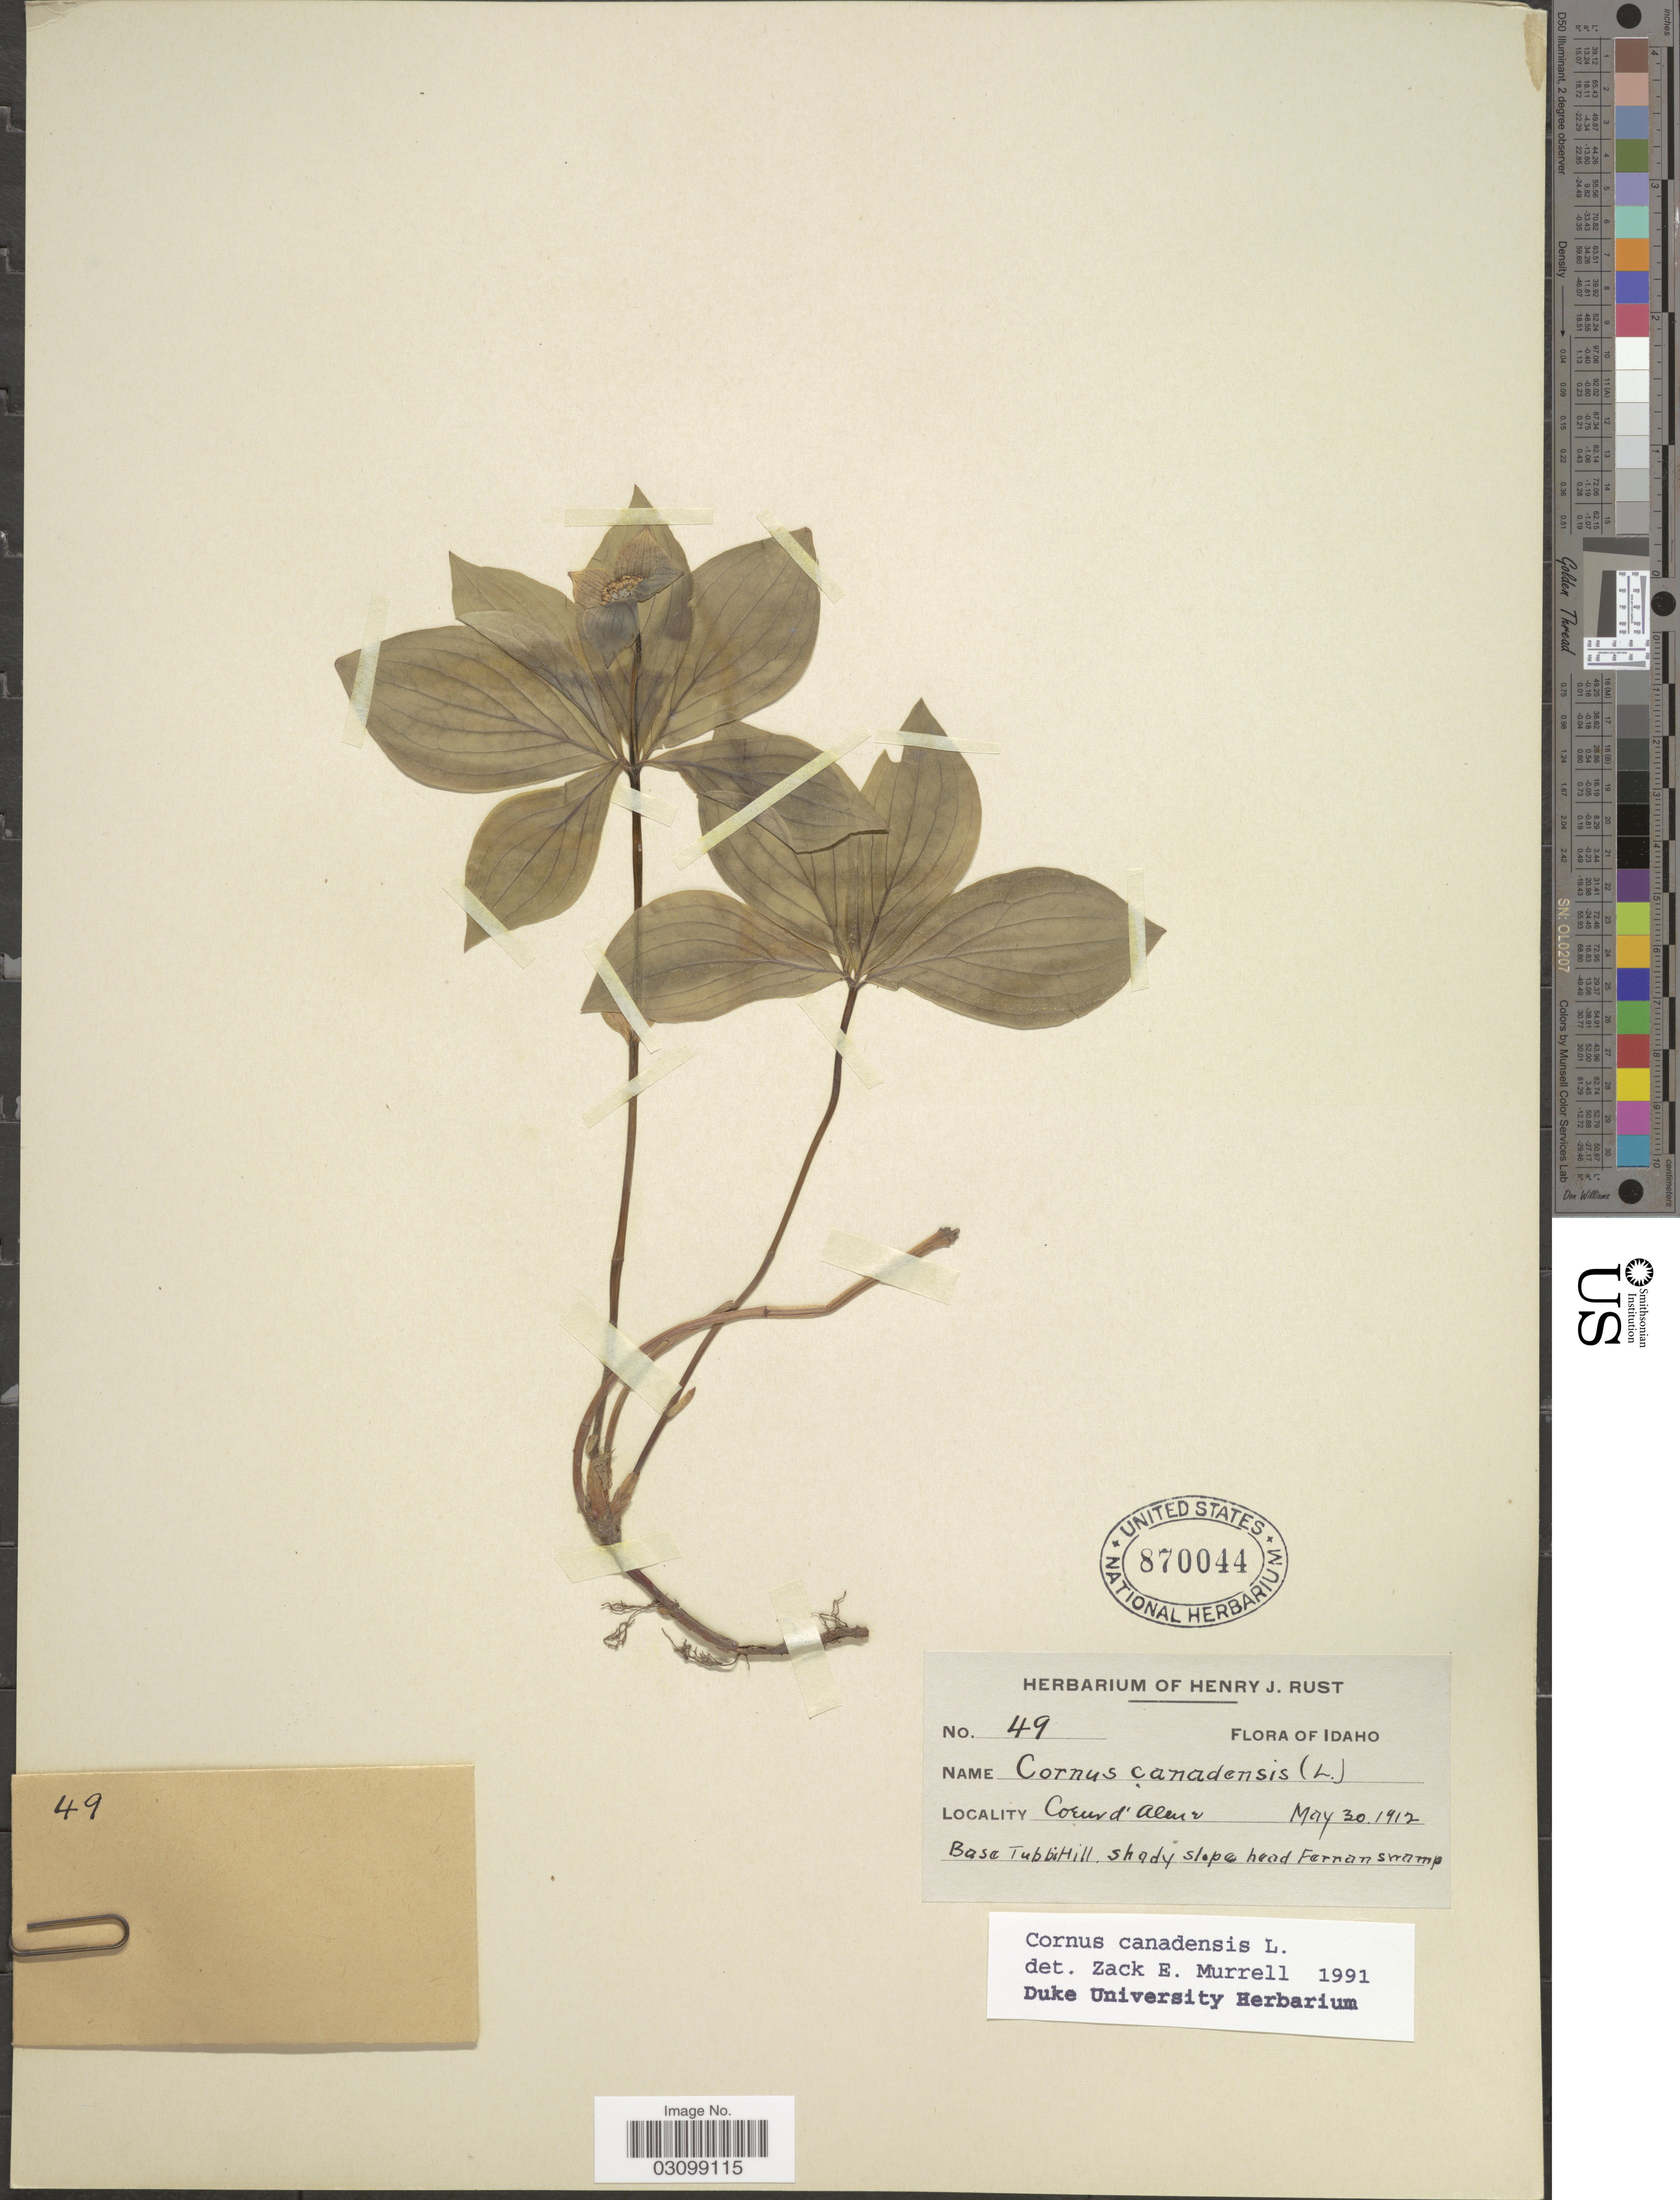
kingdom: Plantae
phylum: Tracheophyta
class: Magnoliopsida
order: Cornales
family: Cornaceae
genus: Cornus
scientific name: Cornus canadensis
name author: L.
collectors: ex herb. Henry J. Rust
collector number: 49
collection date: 1912-05-30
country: United States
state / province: Idaho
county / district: Kootenai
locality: Coeur d'Alene. Base Tubbs Hill, shady slope head Fernan swamp.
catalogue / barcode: US 870044